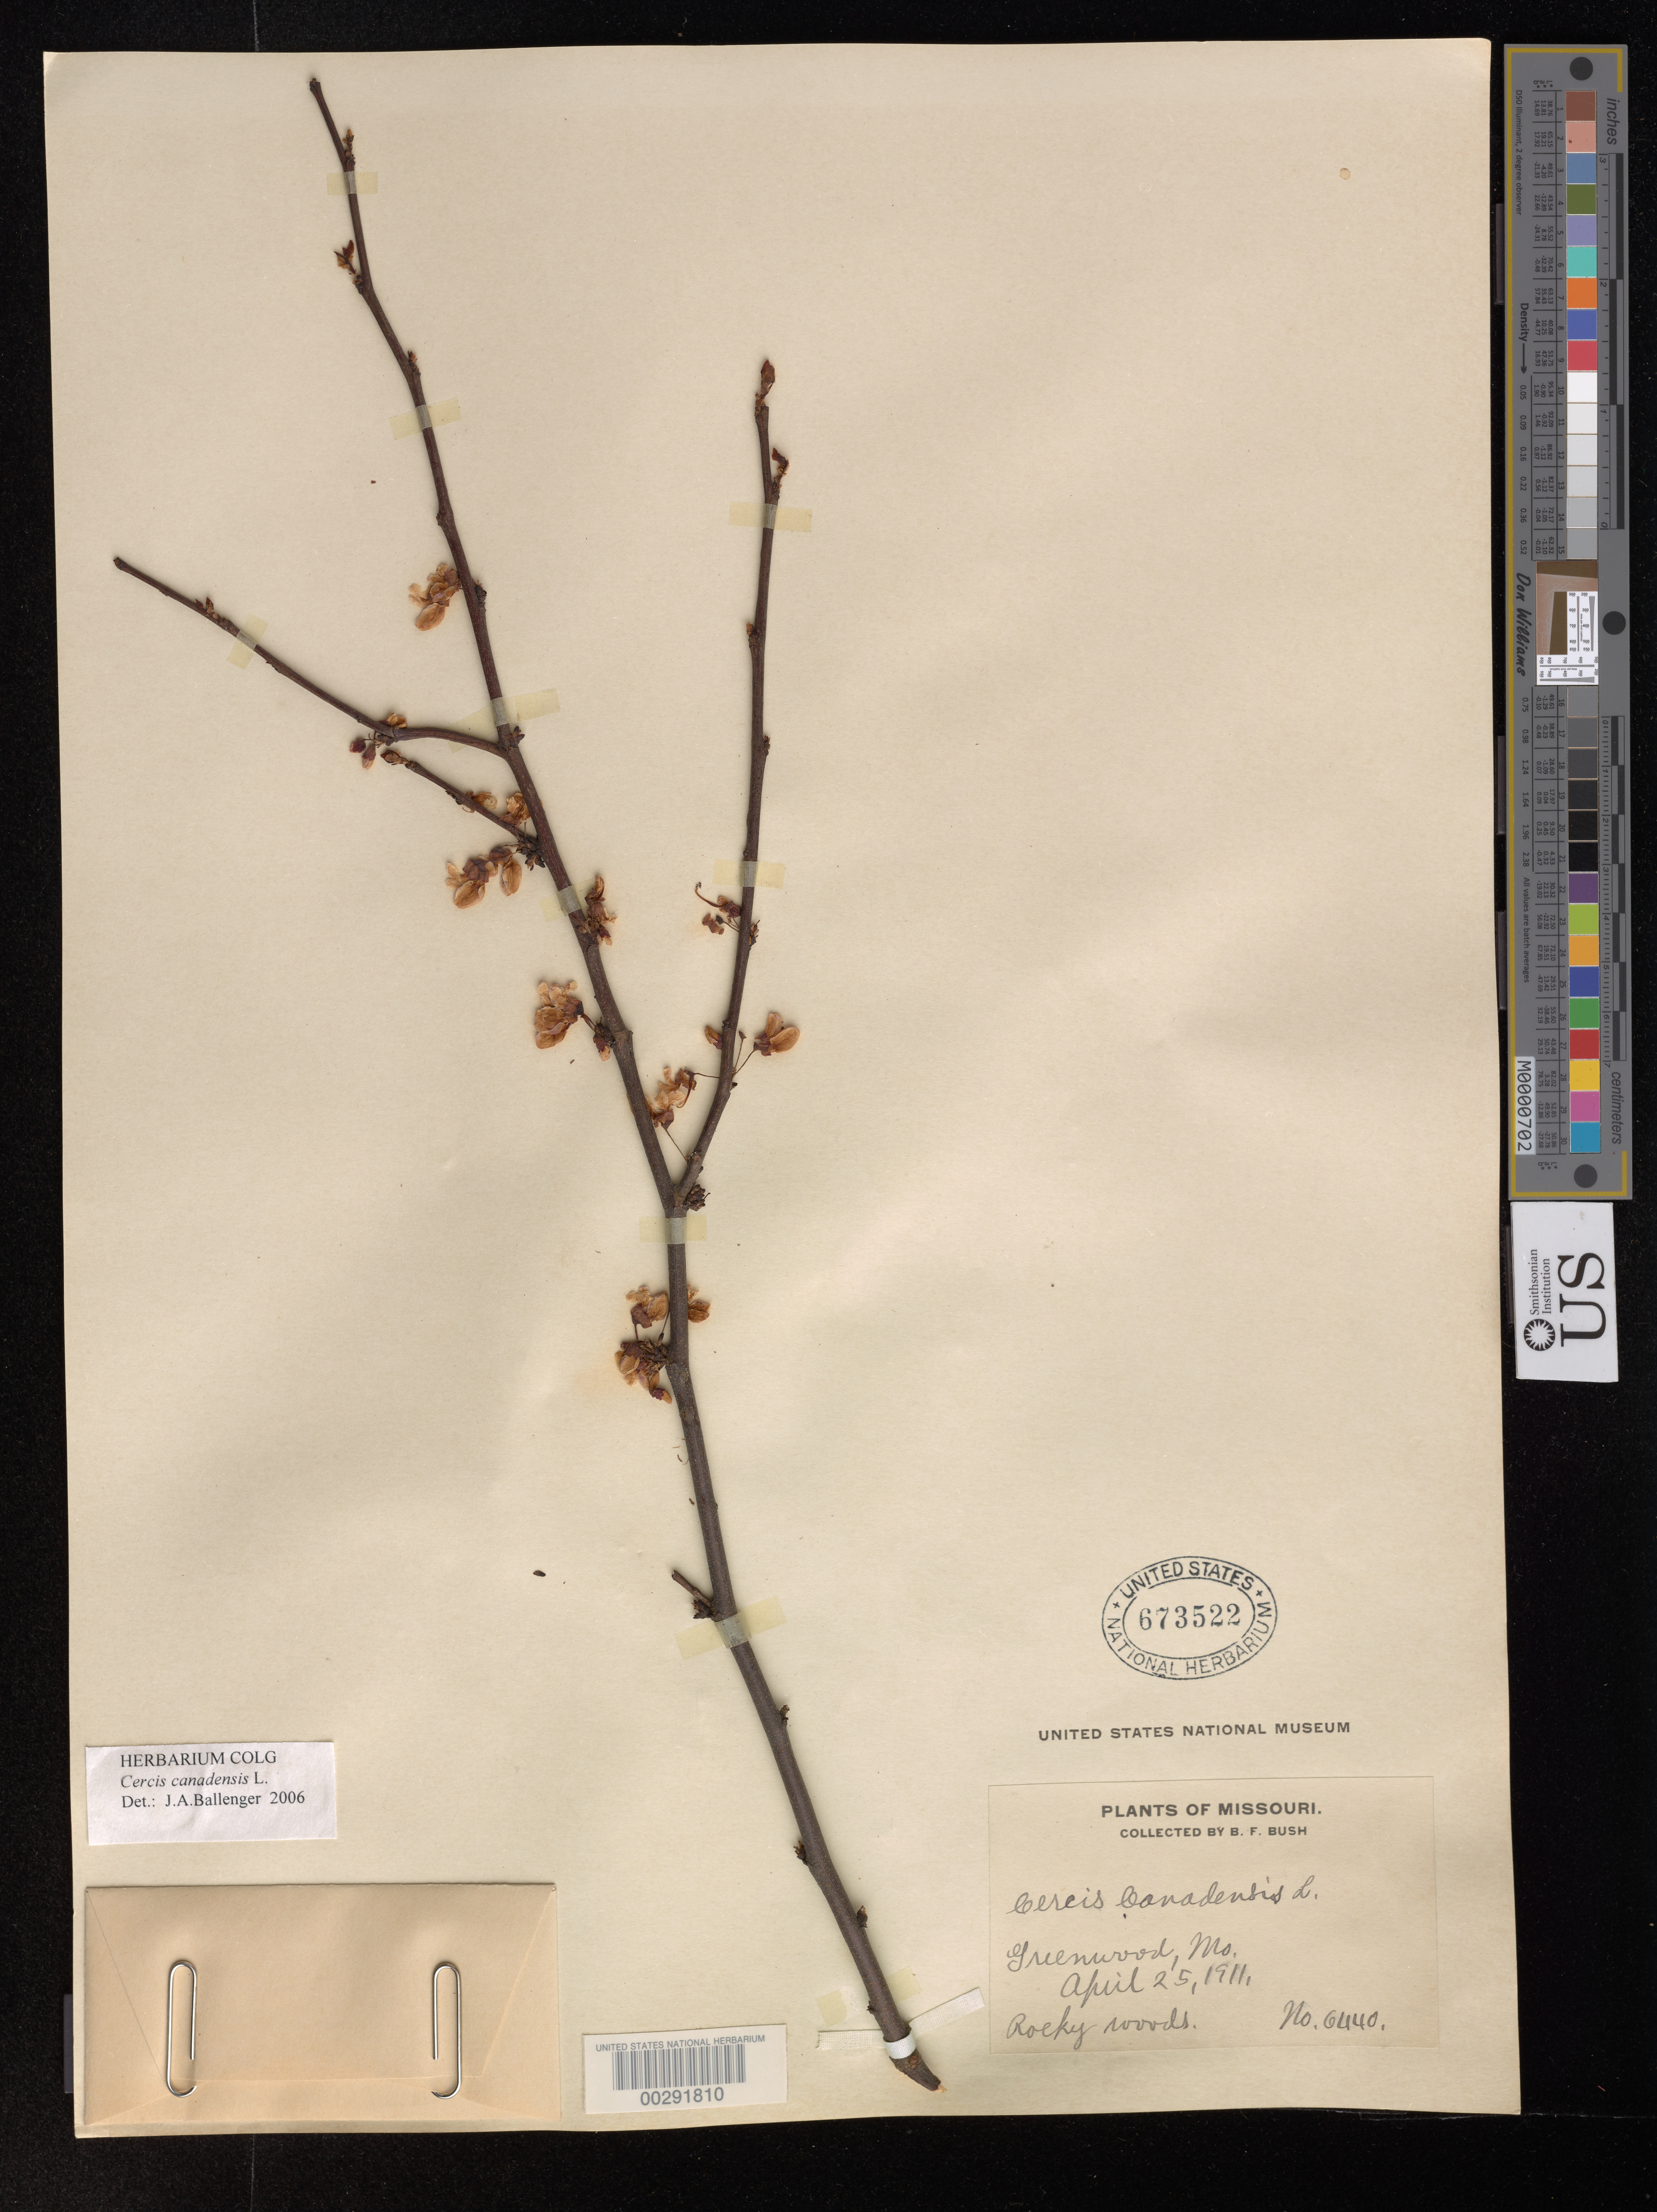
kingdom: Plantae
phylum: Tracheophyta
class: Magnoliopsida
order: Fabales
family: Fabaceae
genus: Cercis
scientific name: Cercis canadensis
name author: L.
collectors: B. F. Bush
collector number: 6440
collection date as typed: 25 Apr 1911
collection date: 1911-04-25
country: United States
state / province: Missouri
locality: Greenwood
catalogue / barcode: US 673522